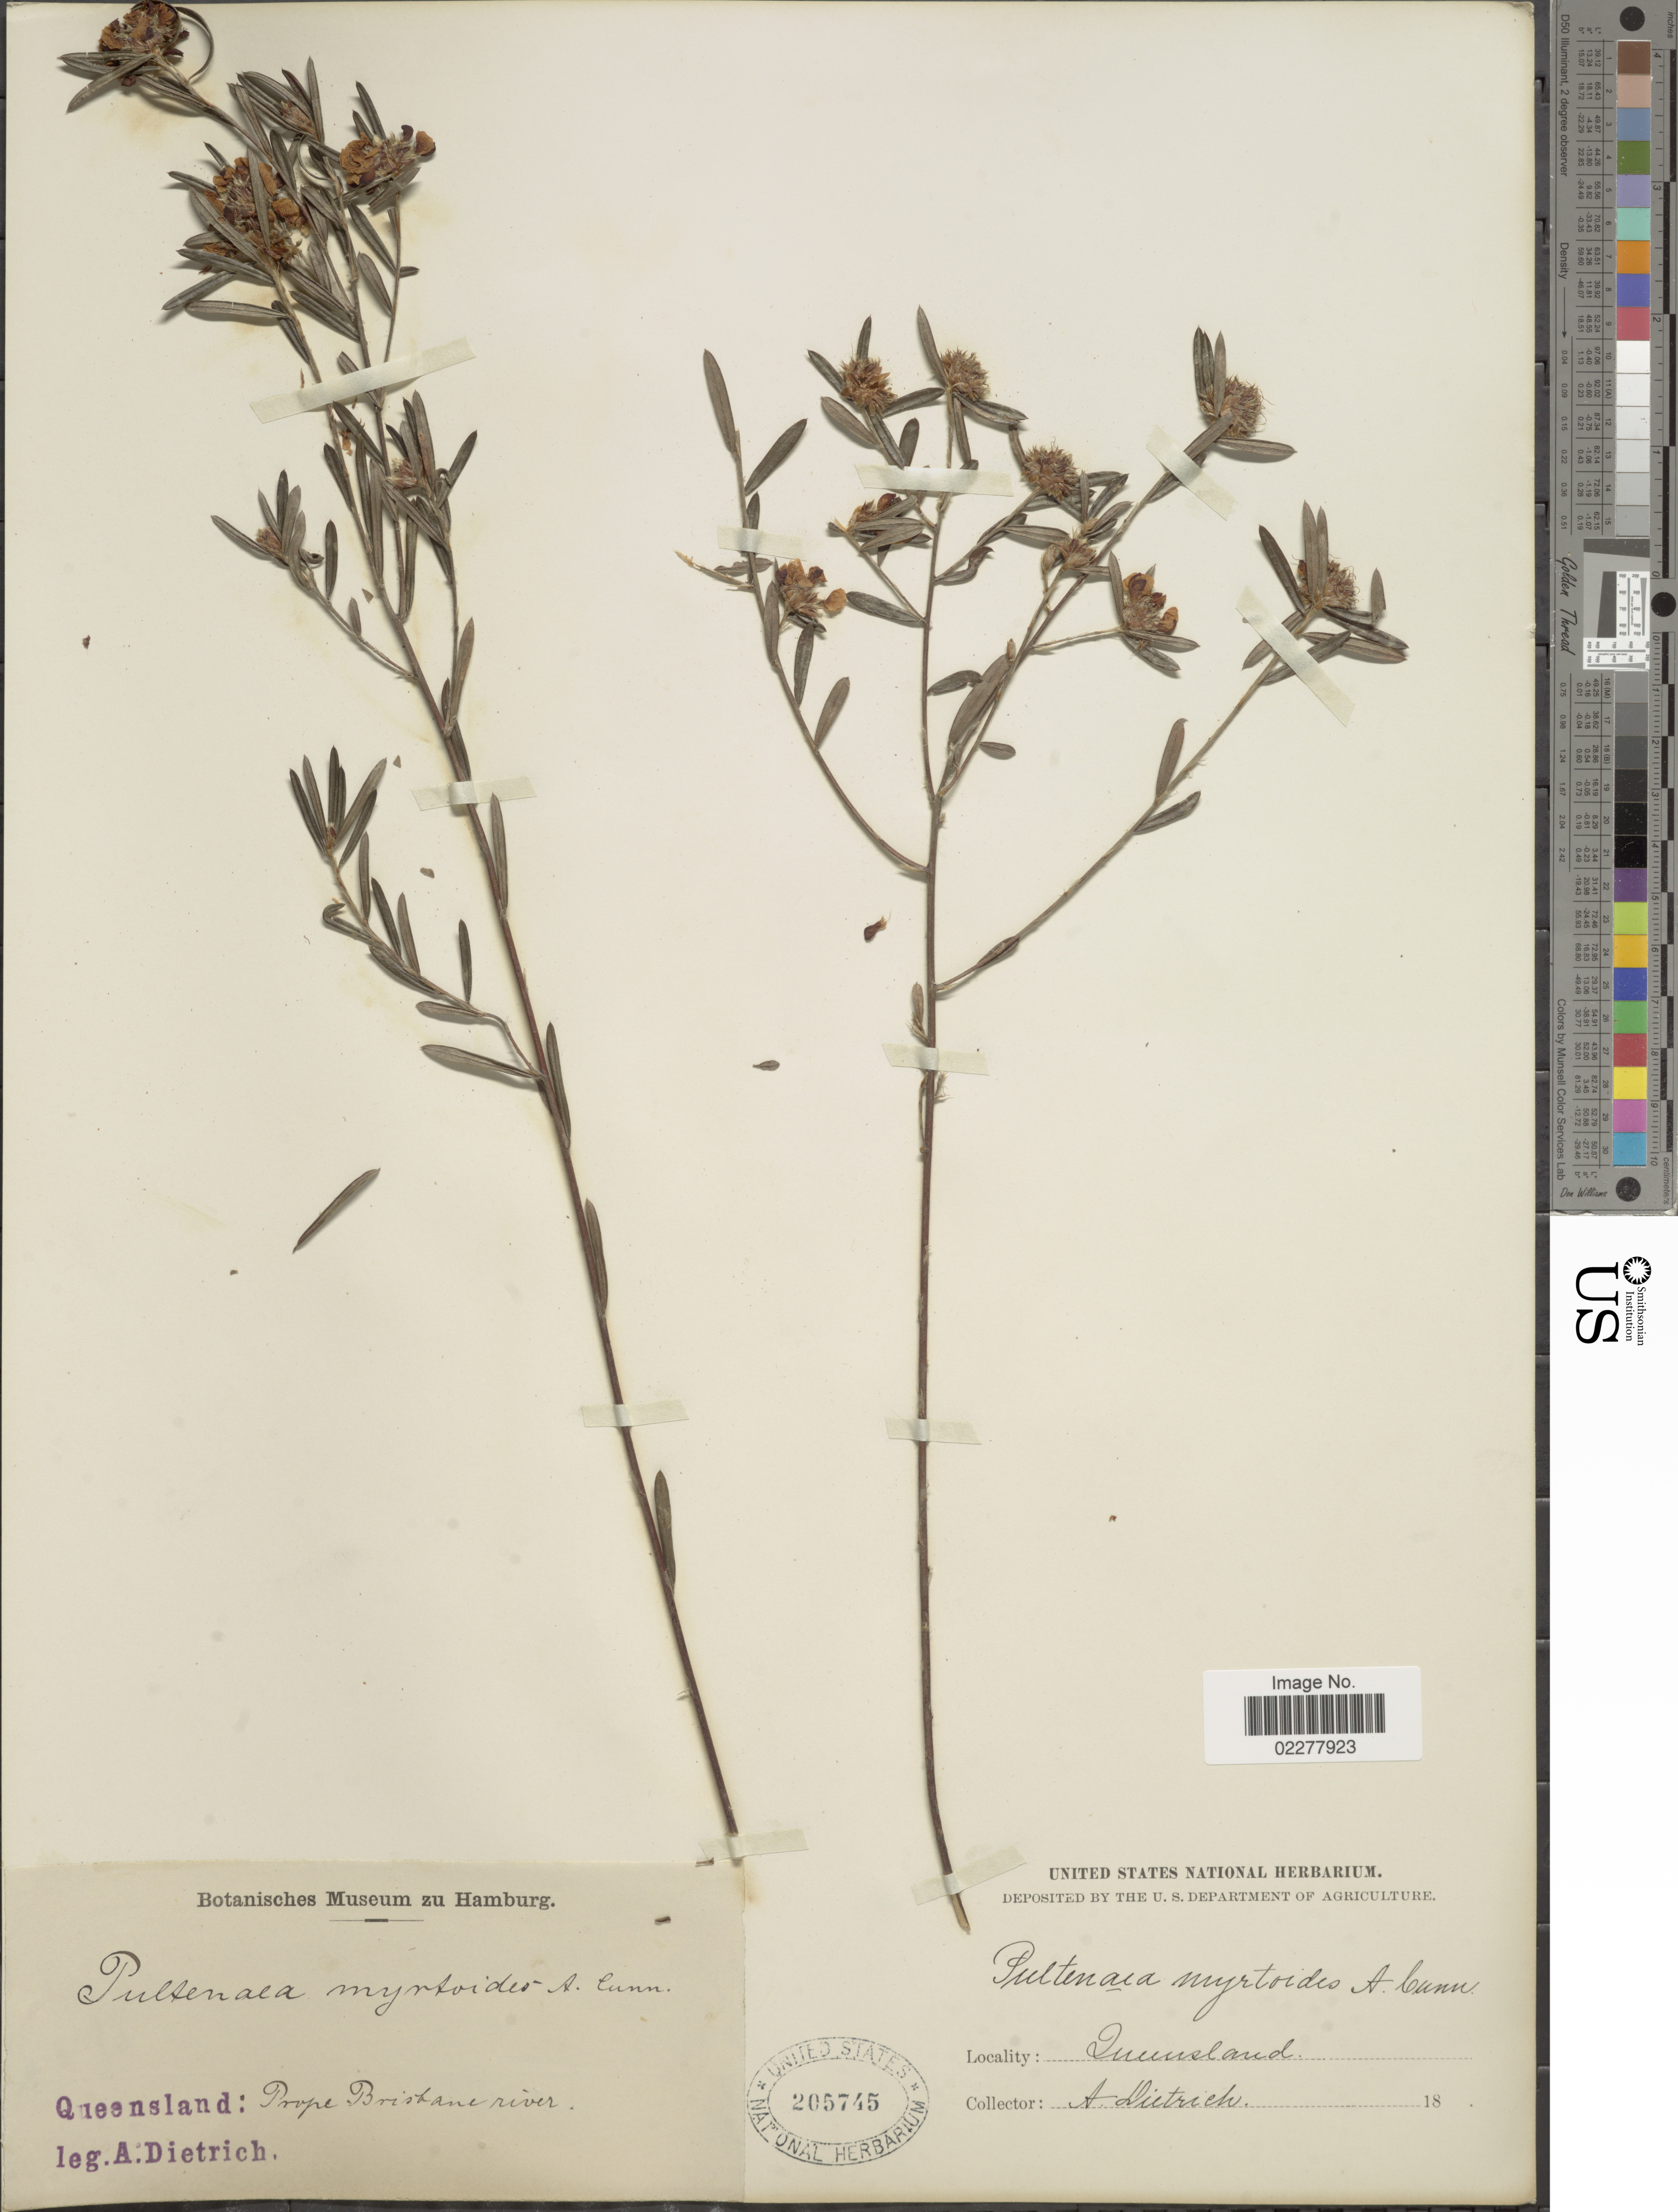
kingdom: Plantae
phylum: Tracheophyta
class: Magnoliopsida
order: Fabales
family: Fabaceae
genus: Pultenaea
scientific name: Pultenaea myrtoides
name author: A. Cunn. ex Benth.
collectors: A. Dietrich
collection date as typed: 18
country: Australia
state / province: Queensland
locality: Prope Brisbane river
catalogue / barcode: US 205745